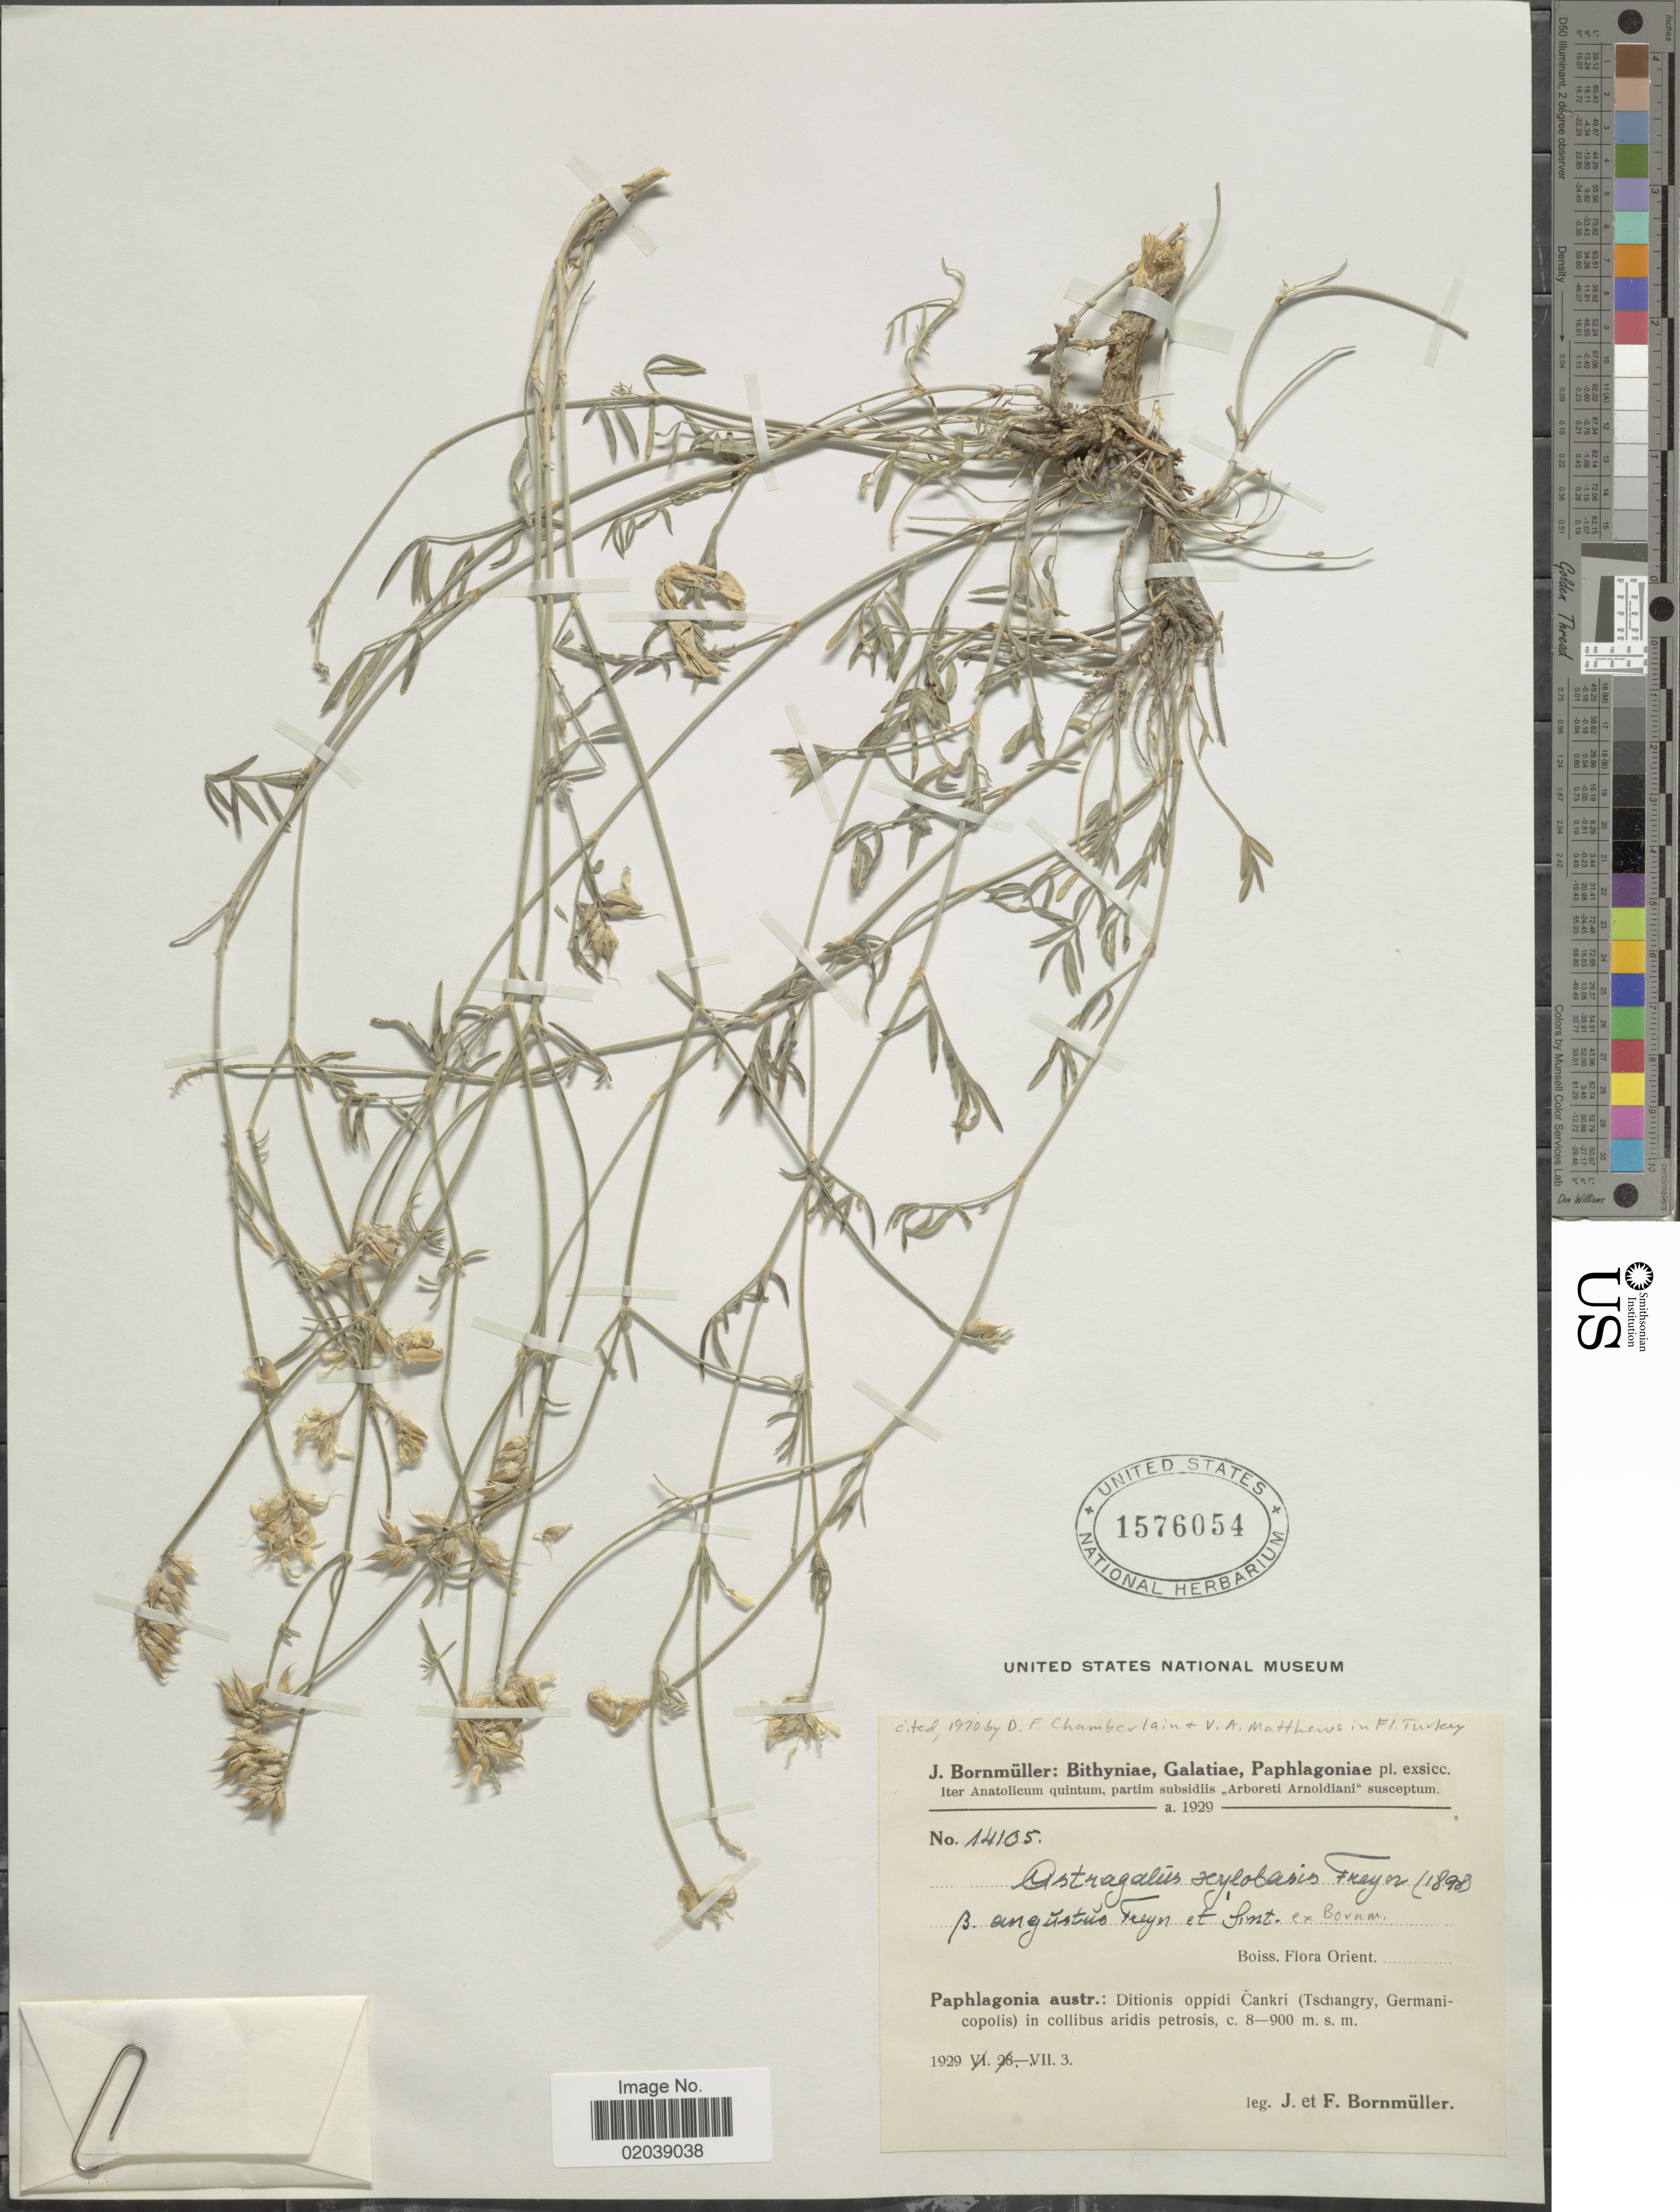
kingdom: Plantae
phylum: Tracheophyta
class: Magnoliopsida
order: Fabales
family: Fabaceae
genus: Astragalus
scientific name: Astragalus xylobasis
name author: Freyn & Bornm.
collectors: J. Bornmüller & F. Bornmüller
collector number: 14105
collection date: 1929-07-03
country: Turkey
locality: Pahlagonia austr.: Ditionis oppidi Cankri (Tschangry, Germanicopolis) in collibvus aridis petrosis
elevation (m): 800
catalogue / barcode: US 1576054